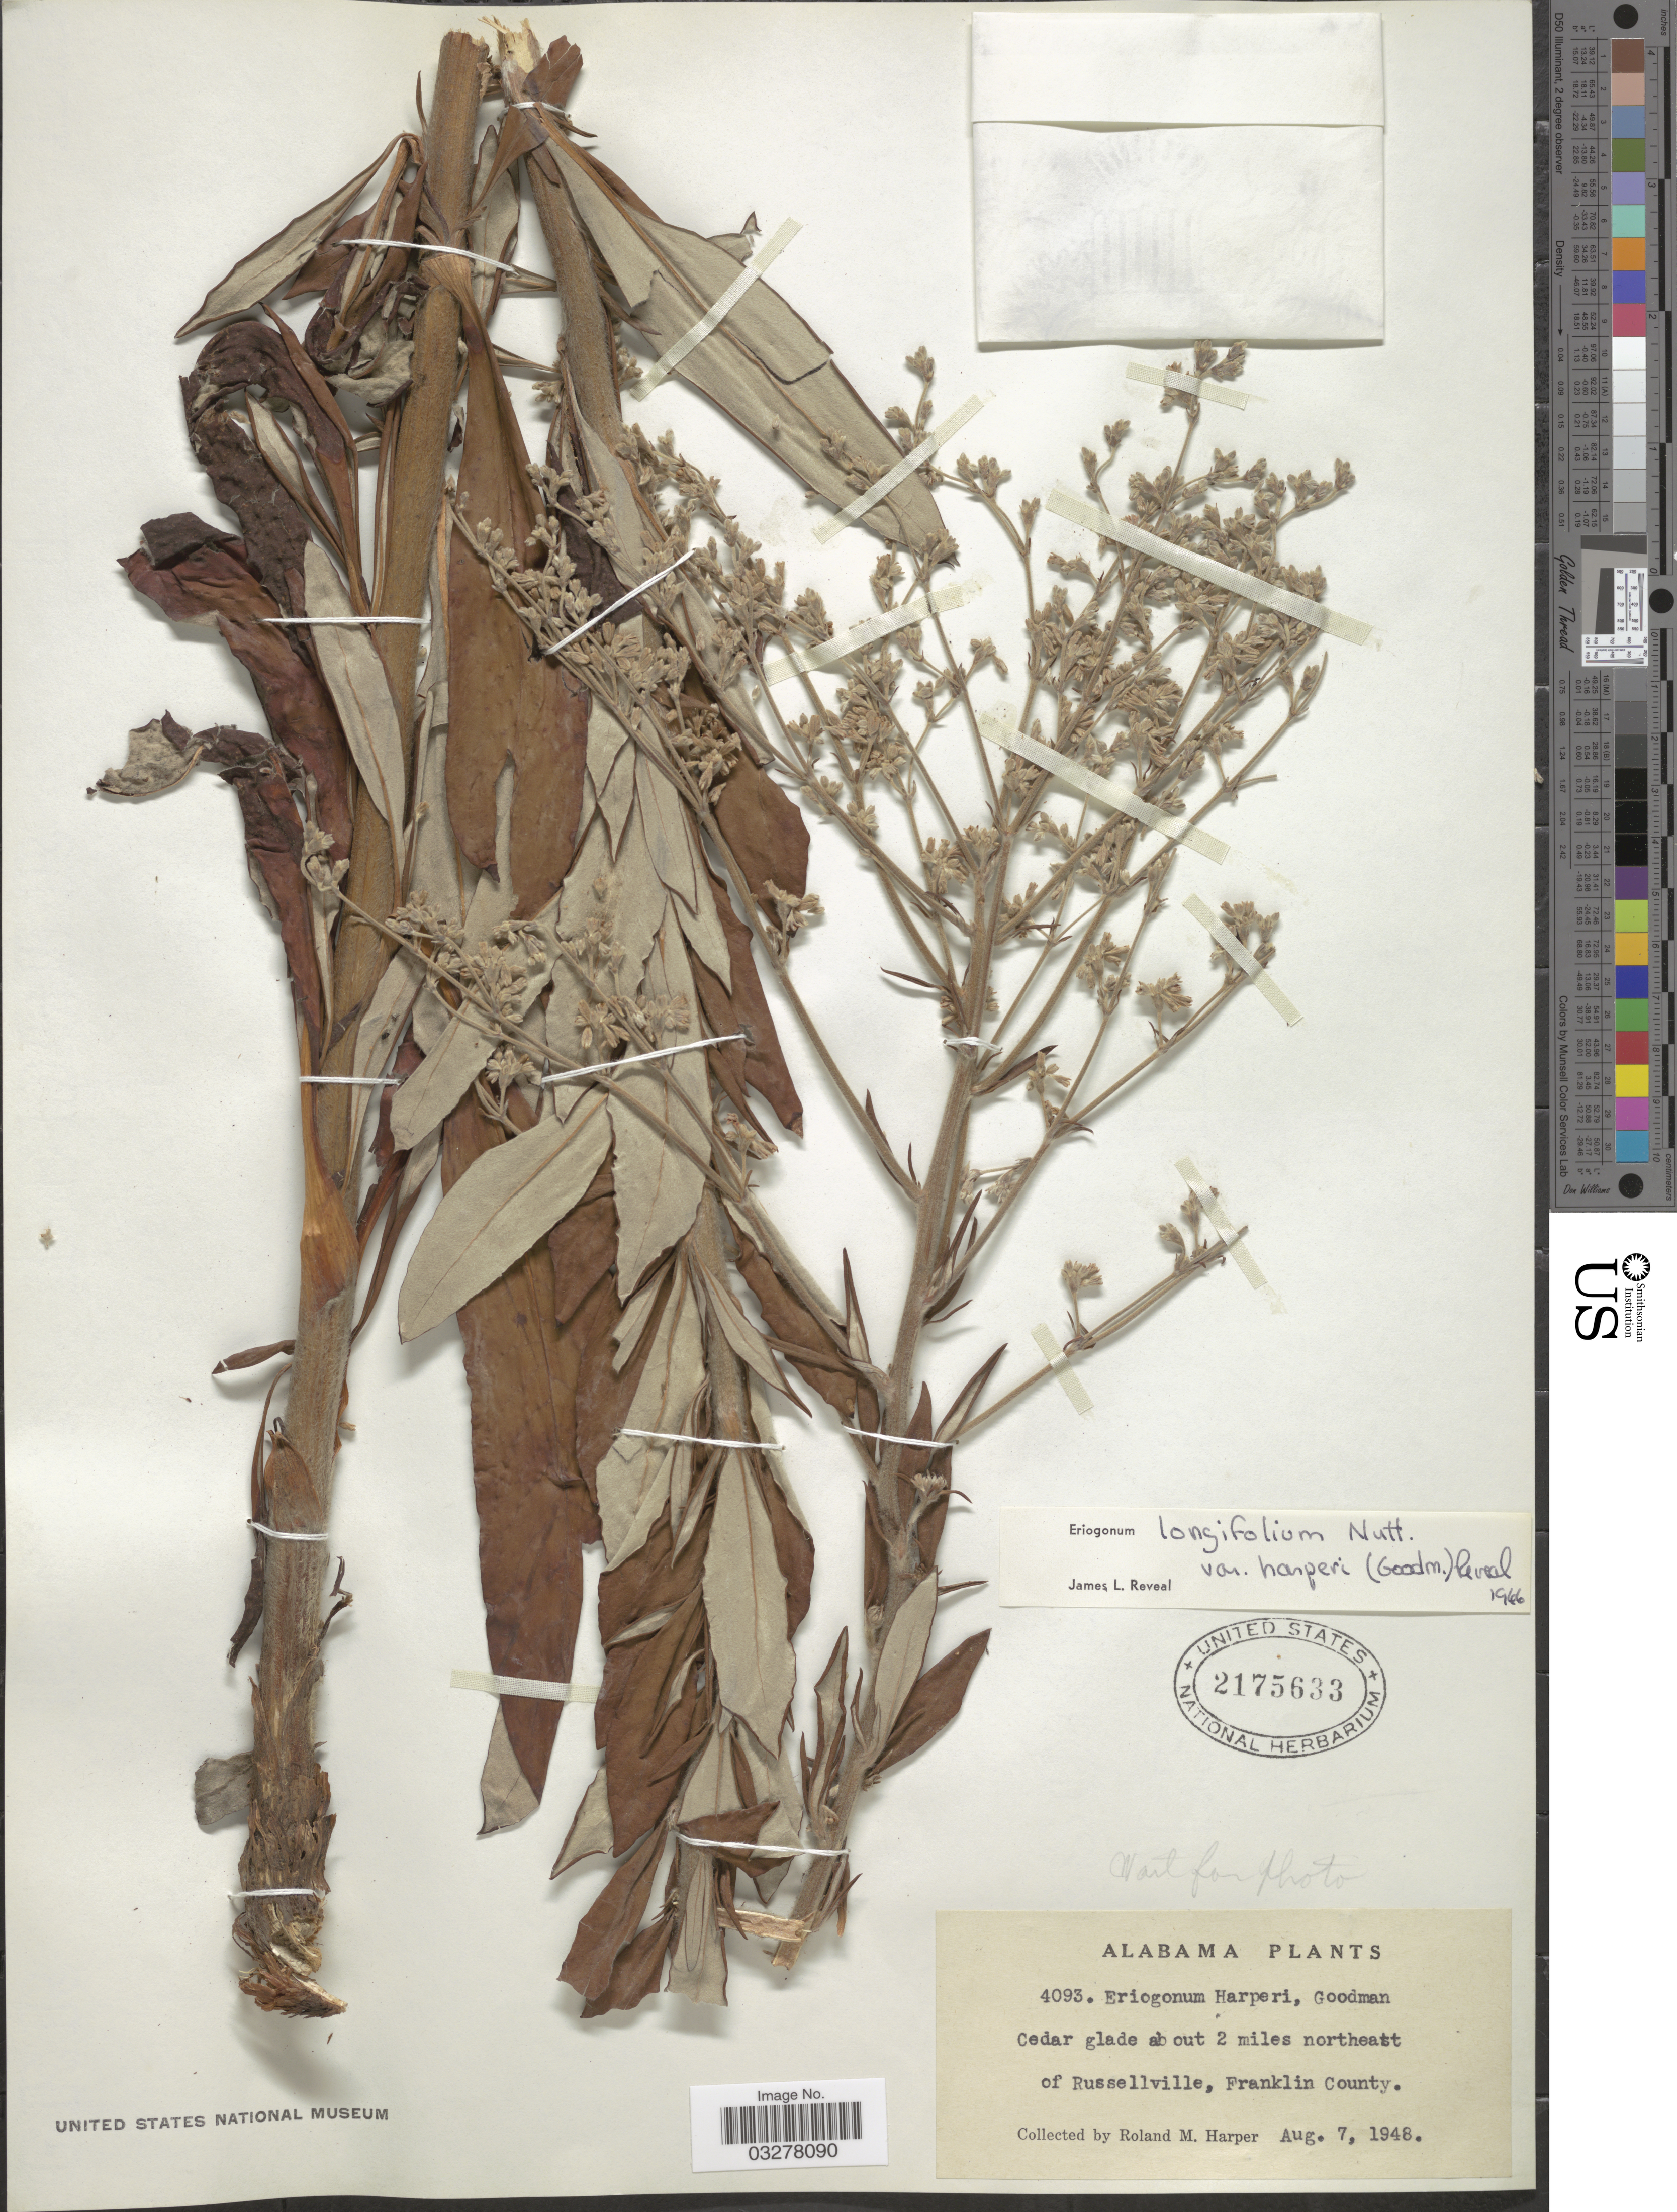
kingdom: Plantae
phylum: Tracheophyta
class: Magnoliopsida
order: Caryophyllales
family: Polygonaceae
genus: Eriogonum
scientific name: Eriogonum longifolium var. harperi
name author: Nutt.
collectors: R. M. Harper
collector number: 4093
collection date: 1948-08-07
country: United States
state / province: Alabama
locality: Cedar glade about 2 miles northeast of Russellville, Franklin County.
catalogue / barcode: US 2175633